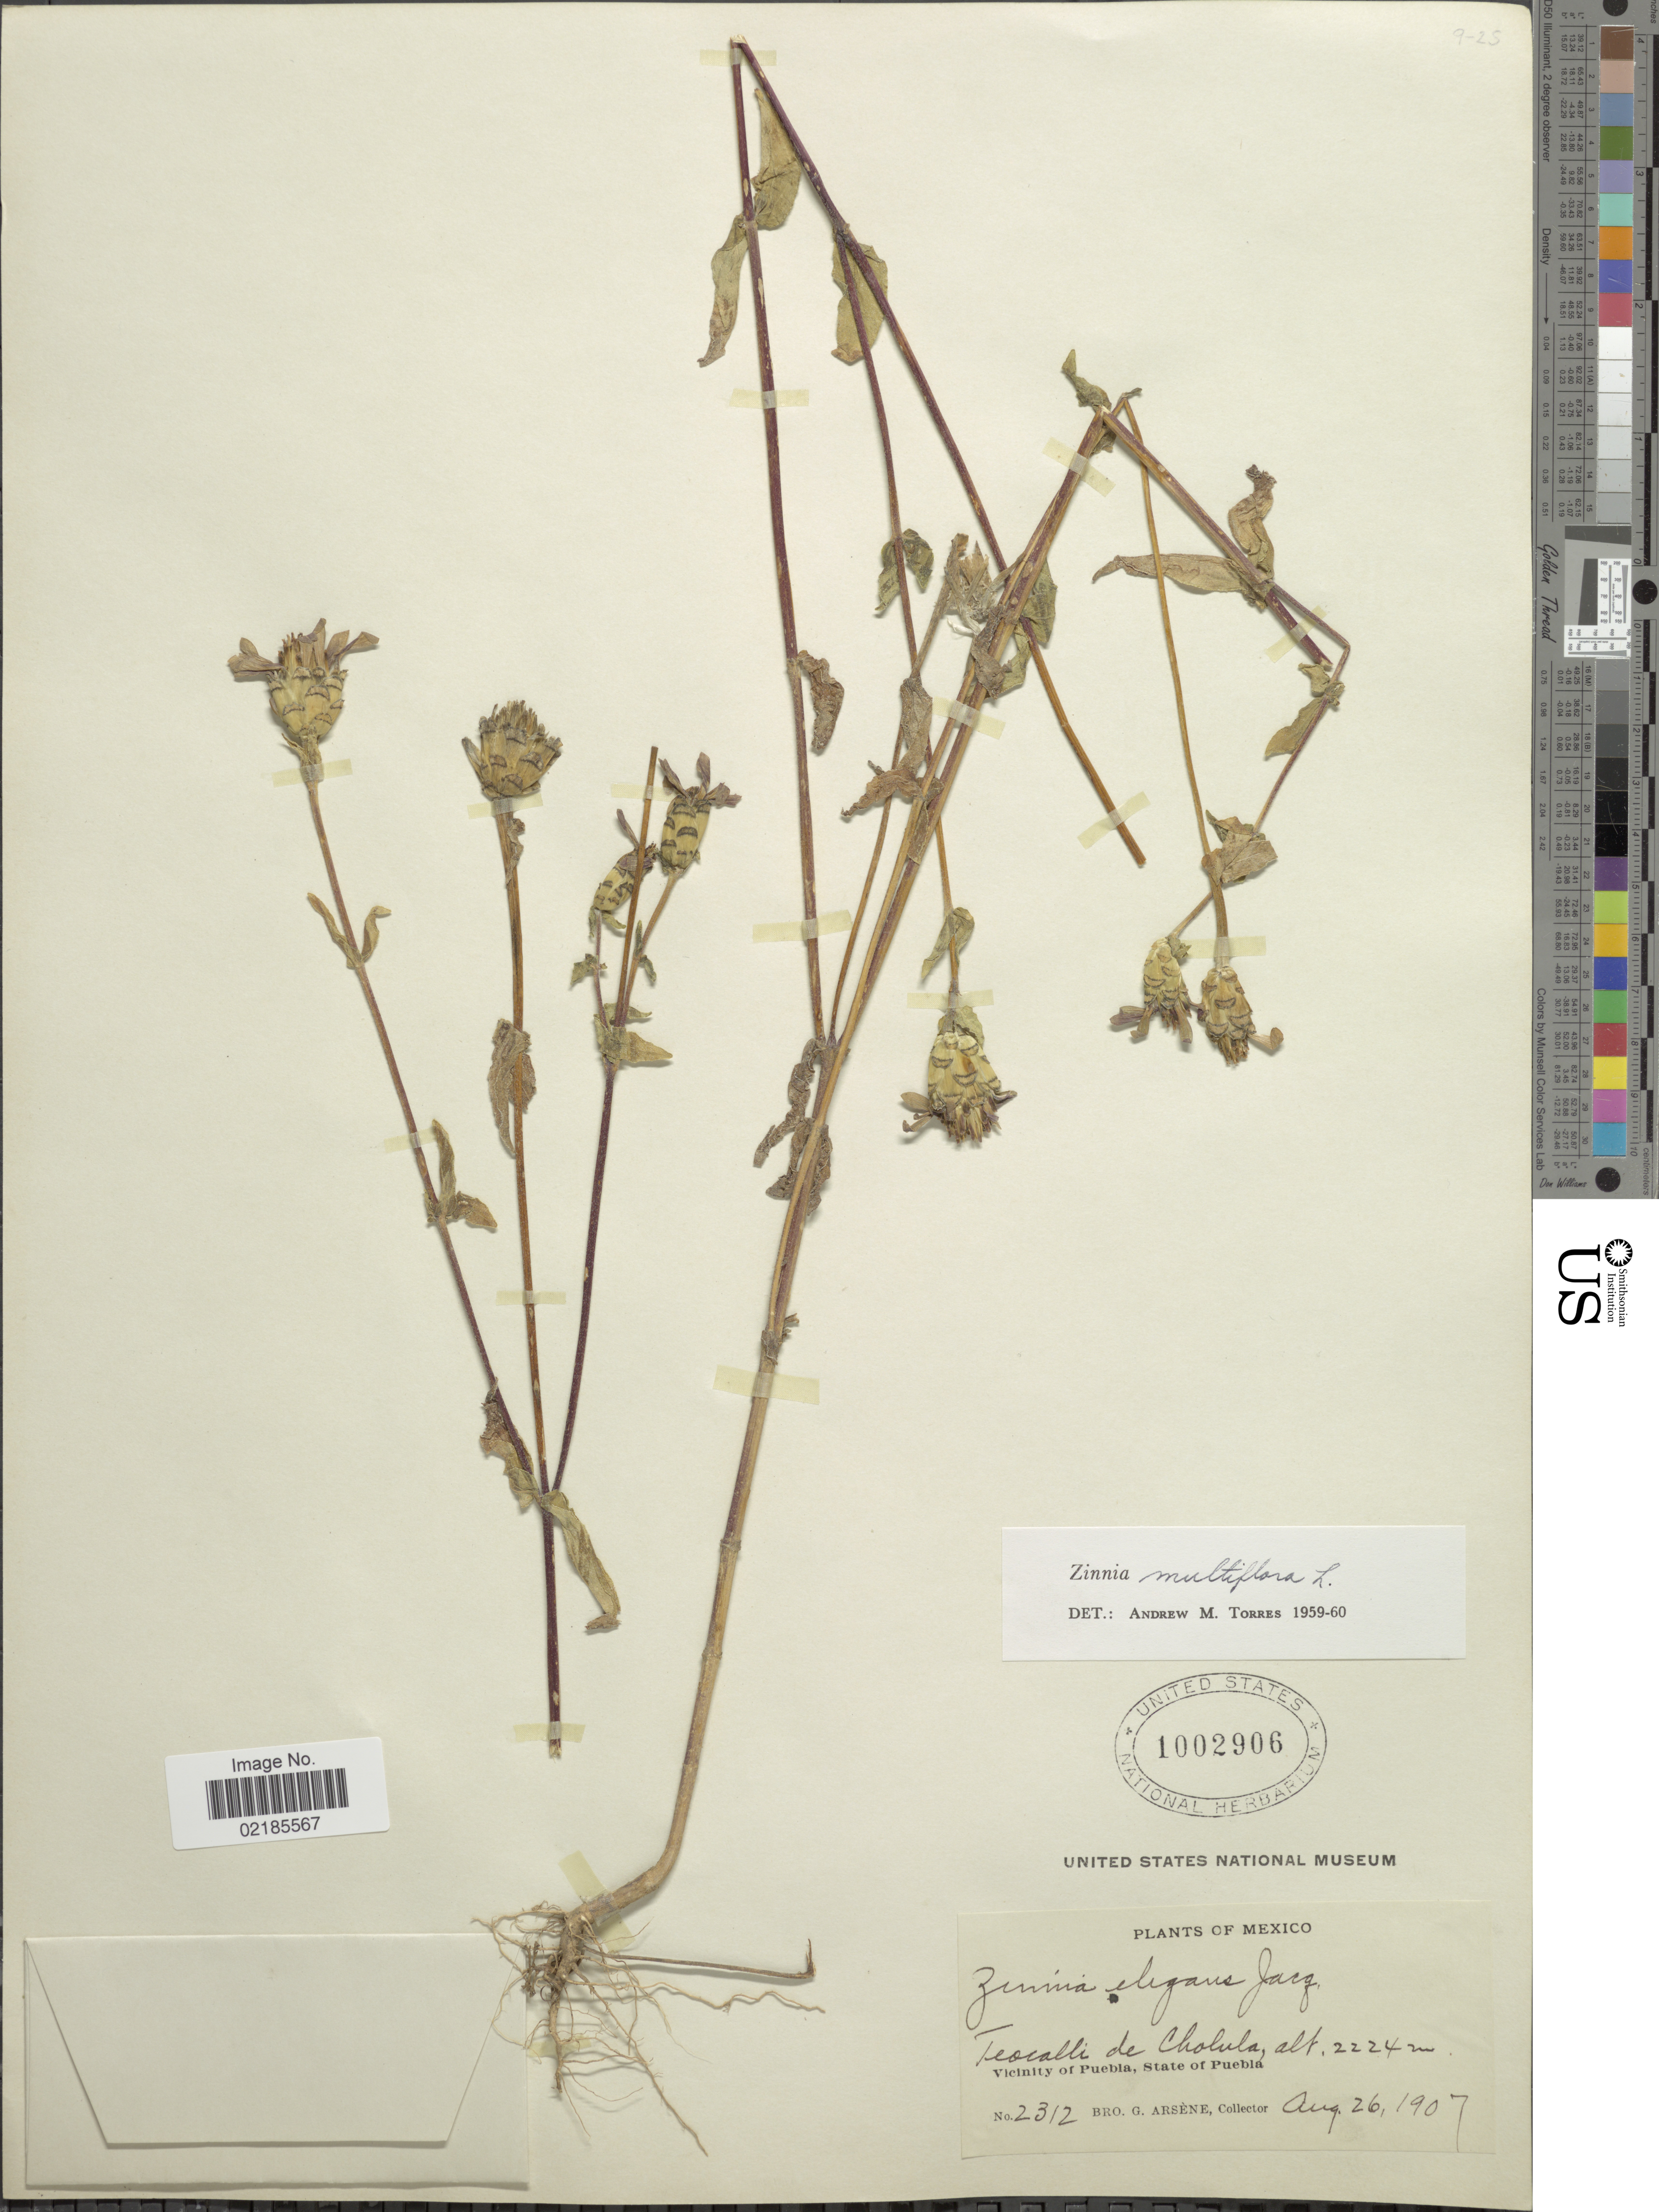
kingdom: Plantae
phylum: Tracheophyta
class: Magnoliopsida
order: Asterales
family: Asteraceae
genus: Zinnia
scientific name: Zinnia peruviana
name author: (L.) L.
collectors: Bro. G. Arsène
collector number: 2312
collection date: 1907-08-26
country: Mexico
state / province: Puebla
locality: Teocalli de Cholula, Vicinity of Puebla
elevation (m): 2224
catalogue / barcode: US 1002906